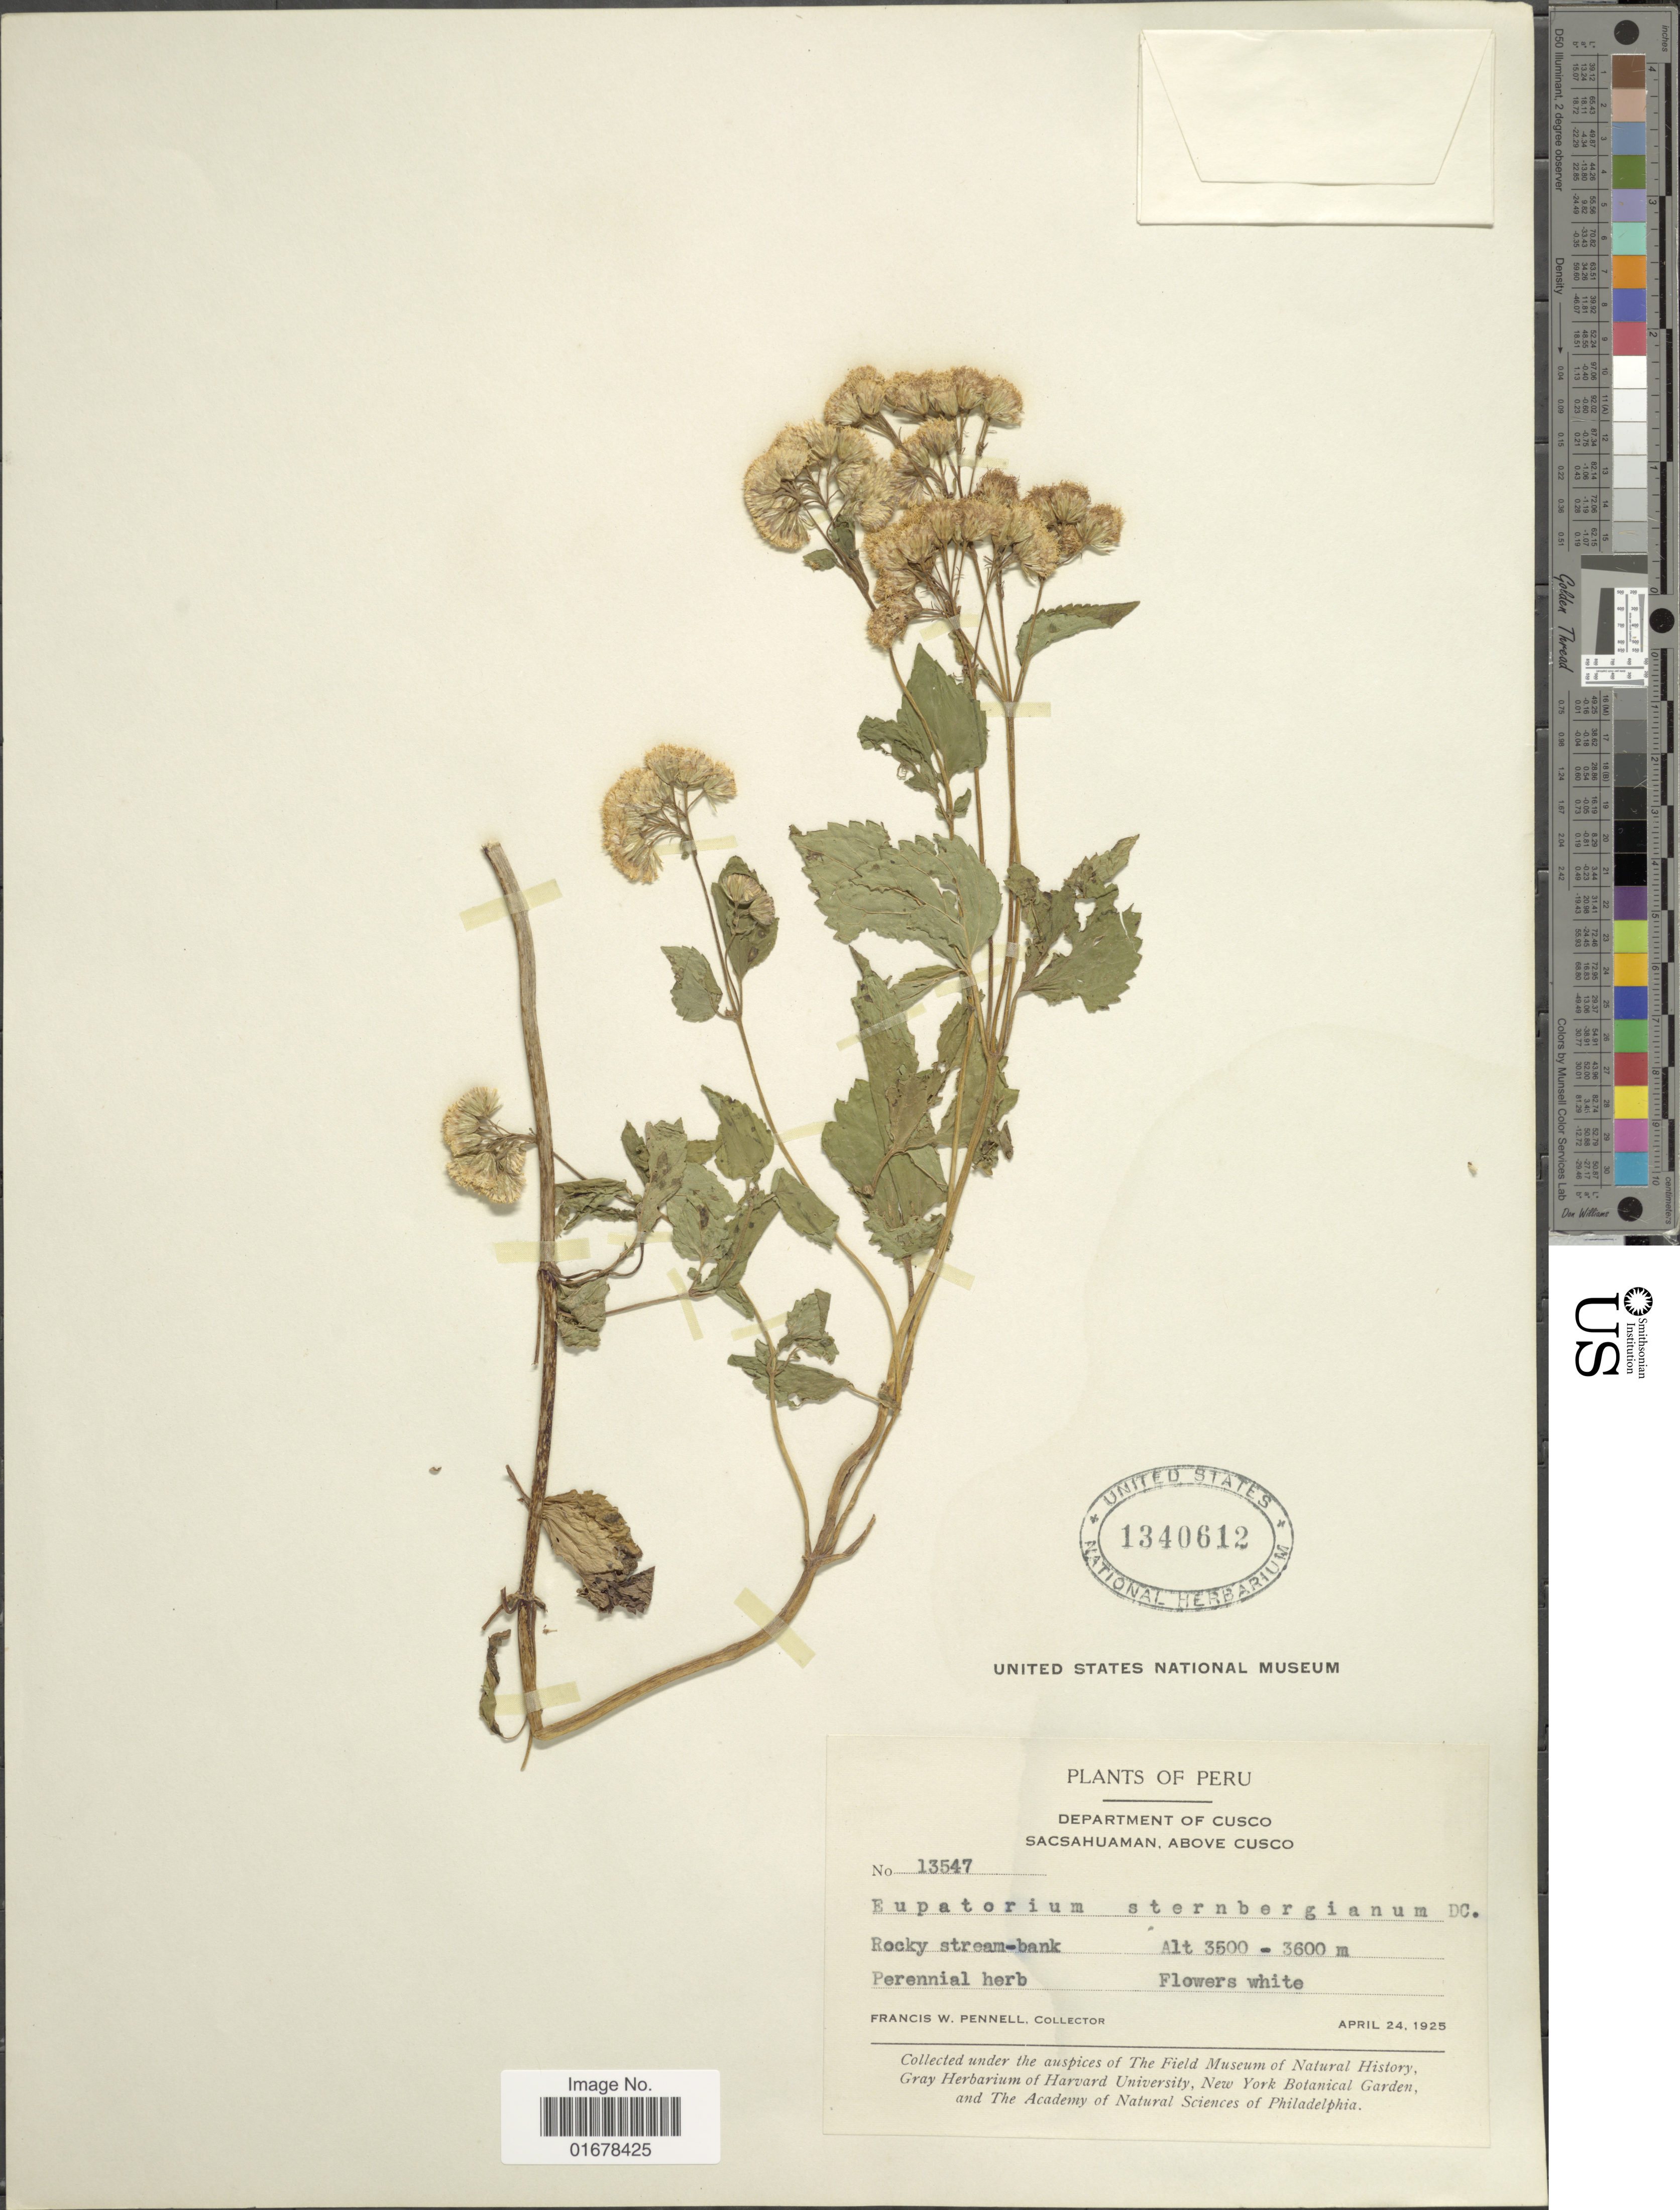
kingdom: Plantae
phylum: Tracheophyta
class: Magnoliopsida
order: Asterales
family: Asteraceae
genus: Ageratina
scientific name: Ageratina sternbergiana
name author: (DC.) R.M. King & H. Rob.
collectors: F. W. Pennell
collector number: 13547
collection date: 1925-04-24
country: Peru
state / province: Cusco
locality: Department of Cusco, Sacsahuaman, above Cusco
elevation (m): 3500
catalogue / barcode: US 1340612